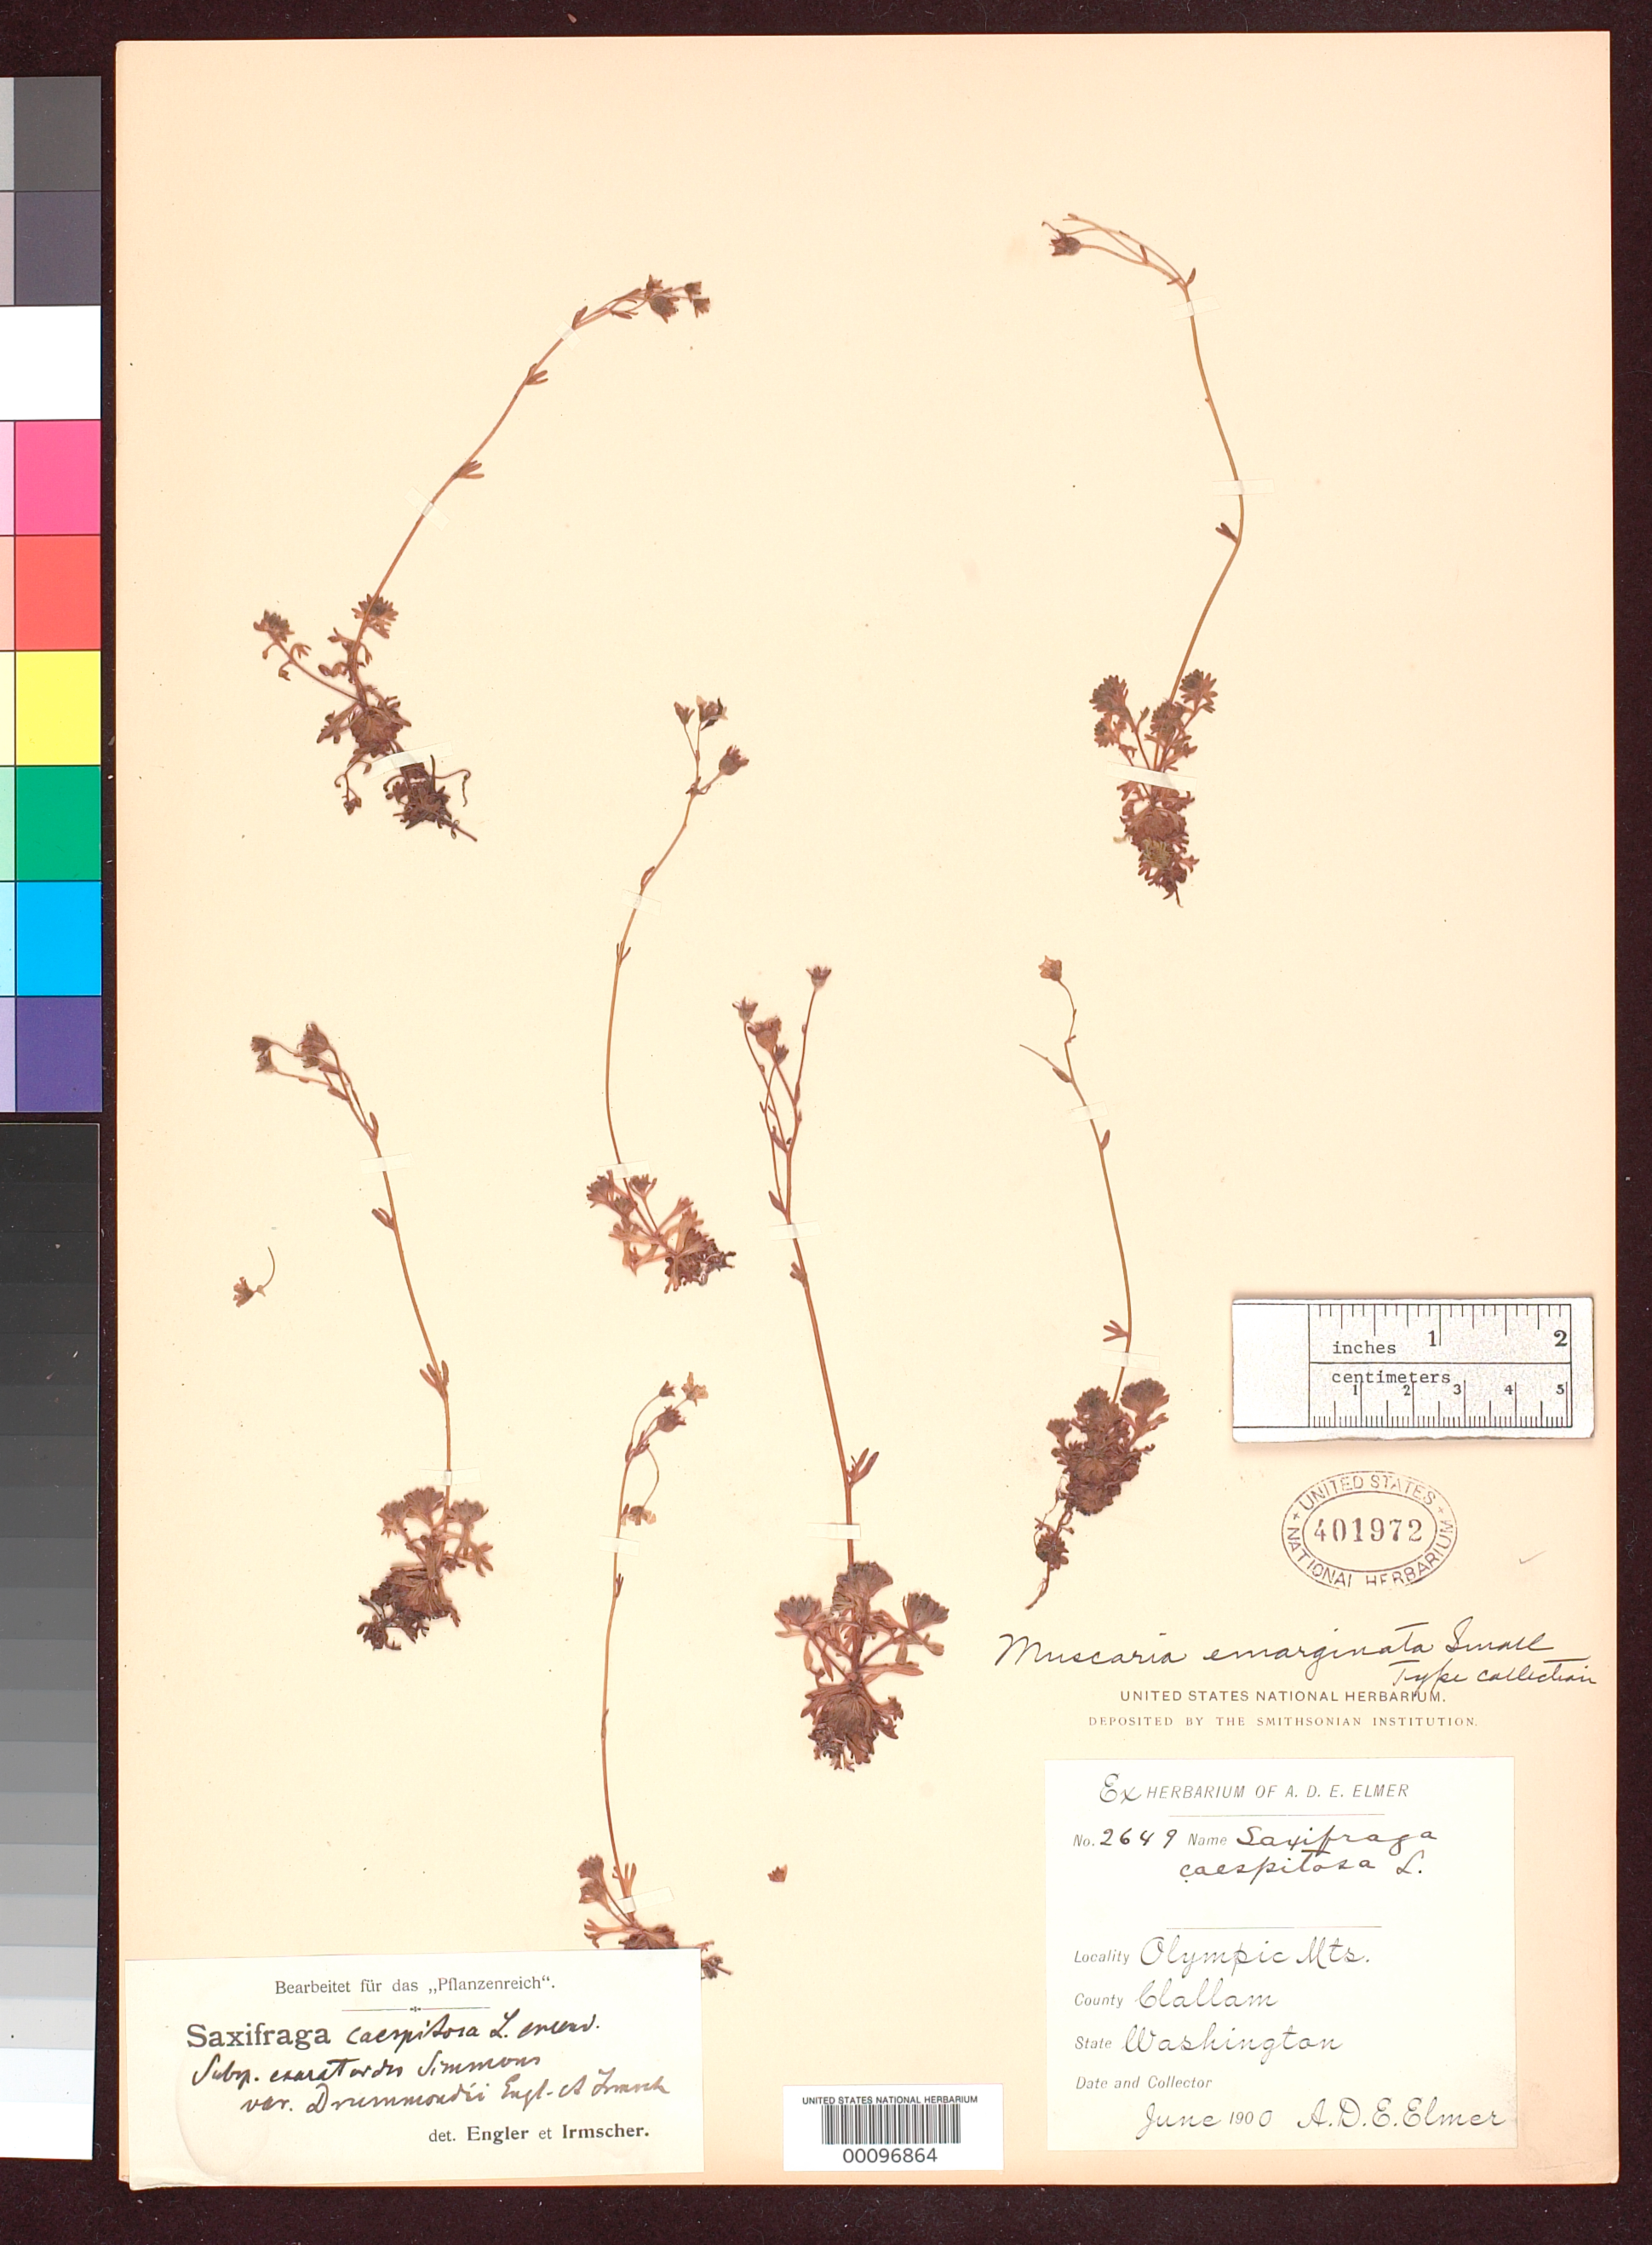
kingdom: Plantae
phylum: Tracheophyta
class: Magnoliopsida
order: Saxifragales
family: Saxifragaceae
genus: Muscaria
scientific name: Muscaria emarginata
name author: Small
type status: Type Collection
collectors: A. D. E. Elmer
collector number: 2649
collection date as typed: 21 Mar 1892 to -- May 1892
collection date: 1892-03-21/1892-05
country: United States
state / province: Washington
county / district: Klickitat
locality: Rocks near Columbia River.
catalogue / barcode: US 401972